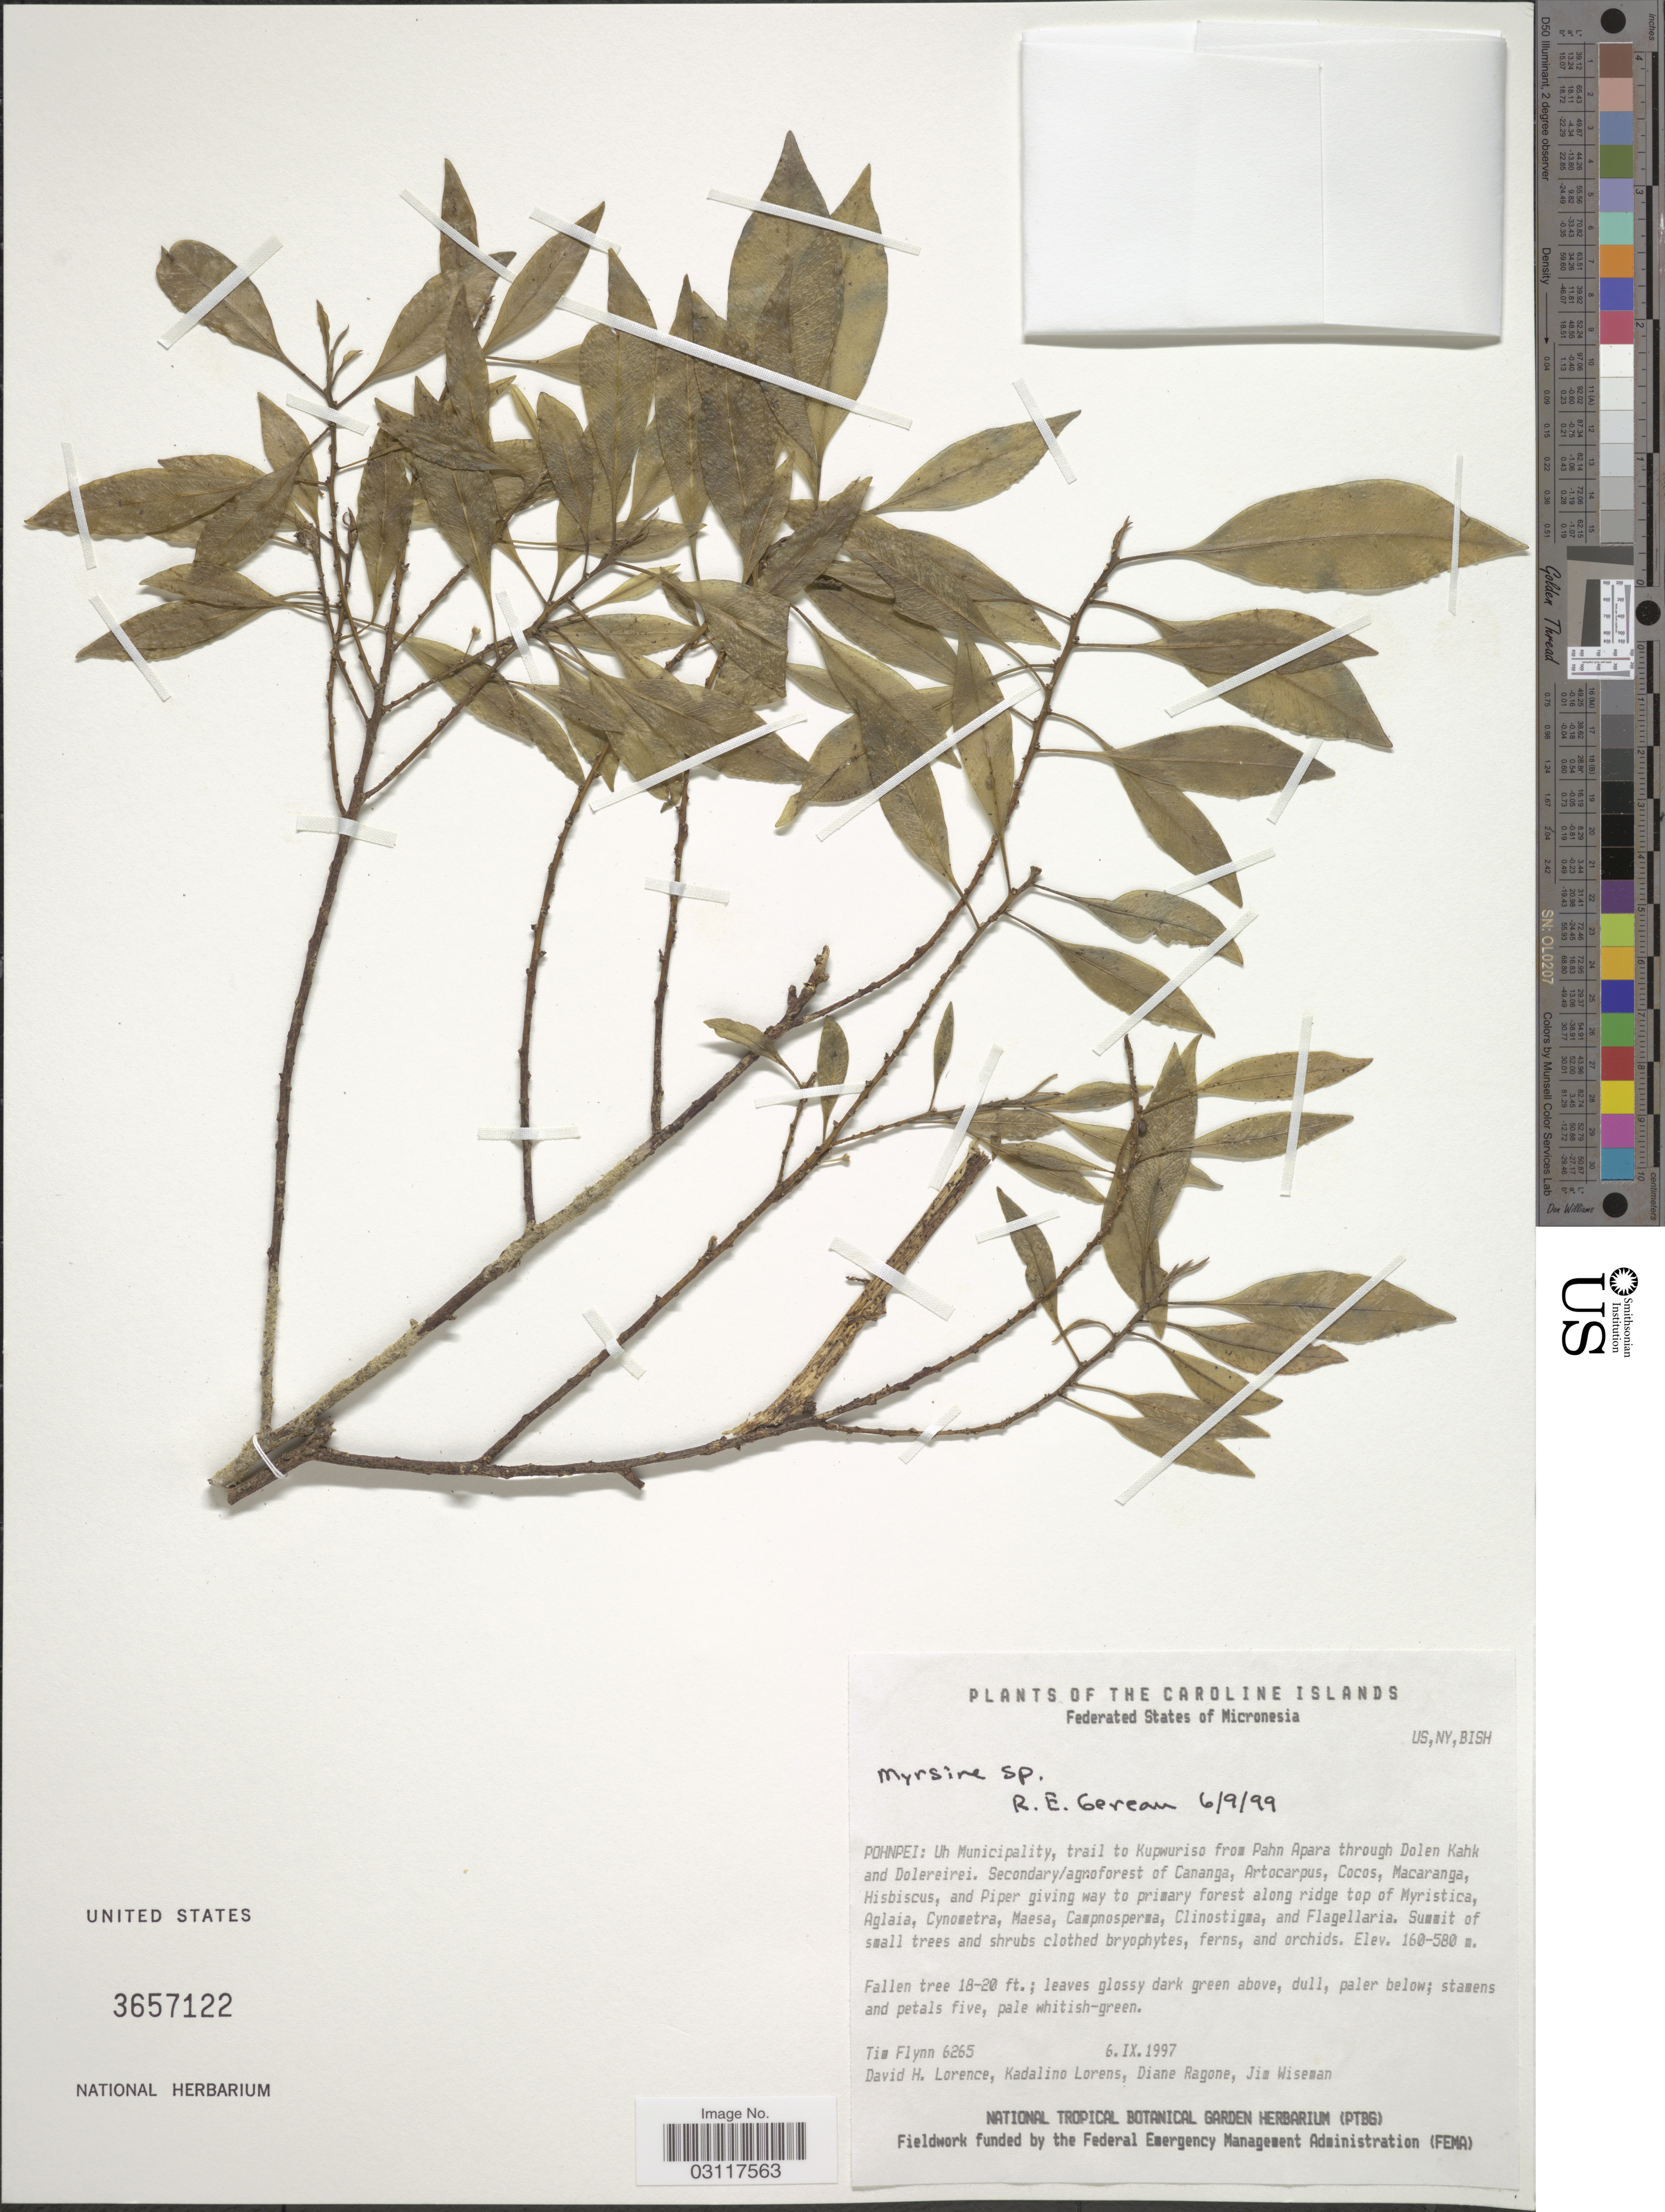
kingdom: Plantae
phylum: Tracheophyta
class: Magnoliopsida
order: Ericales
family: Primulaceae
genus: Myrsine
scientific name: Myrsine sp.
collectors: T. Flynn, D. Lorence, K. Lorens, D. Ragone & J. Wiseman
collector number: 6265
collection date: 1997-09-06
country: Micronesia, Federated States of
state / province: Pohnpei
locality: Federated States of Micronesia, Pohnpei: Uh Municipality, trail to Kupwuriso from Pahn Apara through Dolen Kahk and Dolereirei. The Caroline Islands.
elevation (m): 160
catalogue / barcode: US 3657122